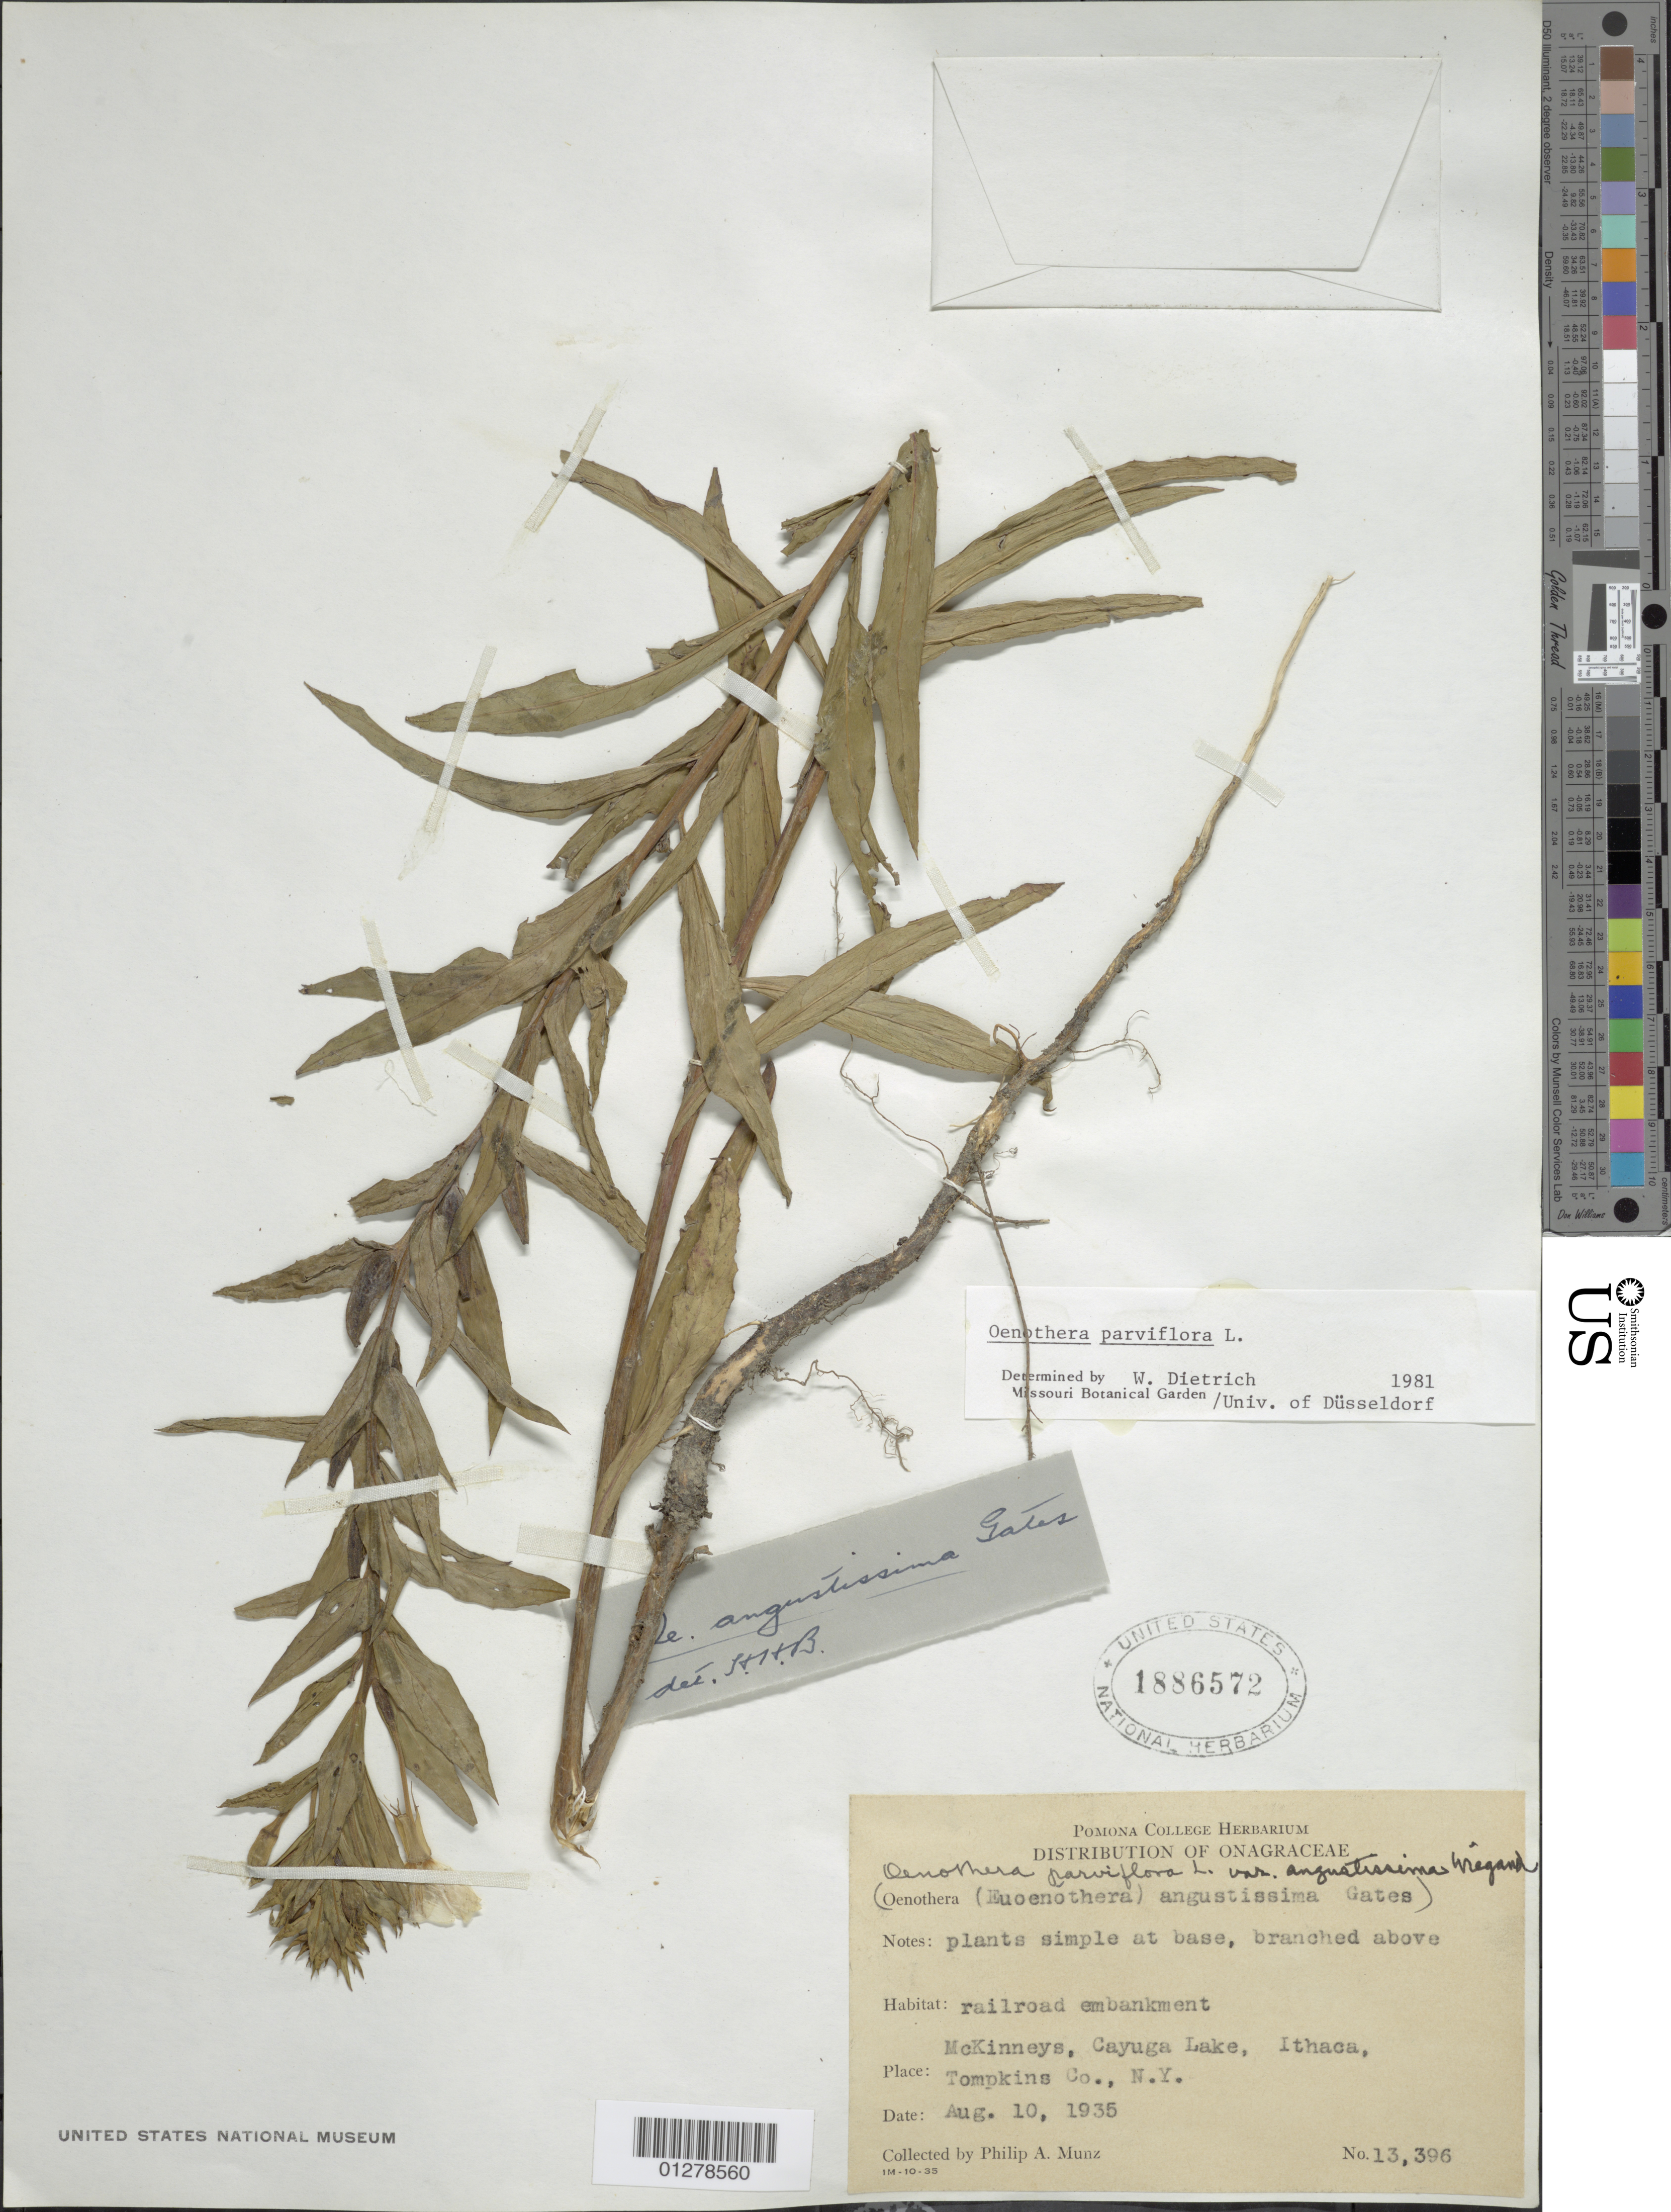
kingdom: Plantae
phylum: Tracheophyta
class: Magnoliopsida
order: Myrtales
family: Onagraceae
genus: Oenothera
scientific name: Oenothera parviflora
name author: L.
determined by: Munz, Philip A.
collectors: P. A. Munz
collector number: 13,396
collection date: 1935-08-10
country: United States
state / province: New York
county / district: Tompkins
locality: McKinneys, Cayuga Lake.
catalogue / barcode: US 1886572